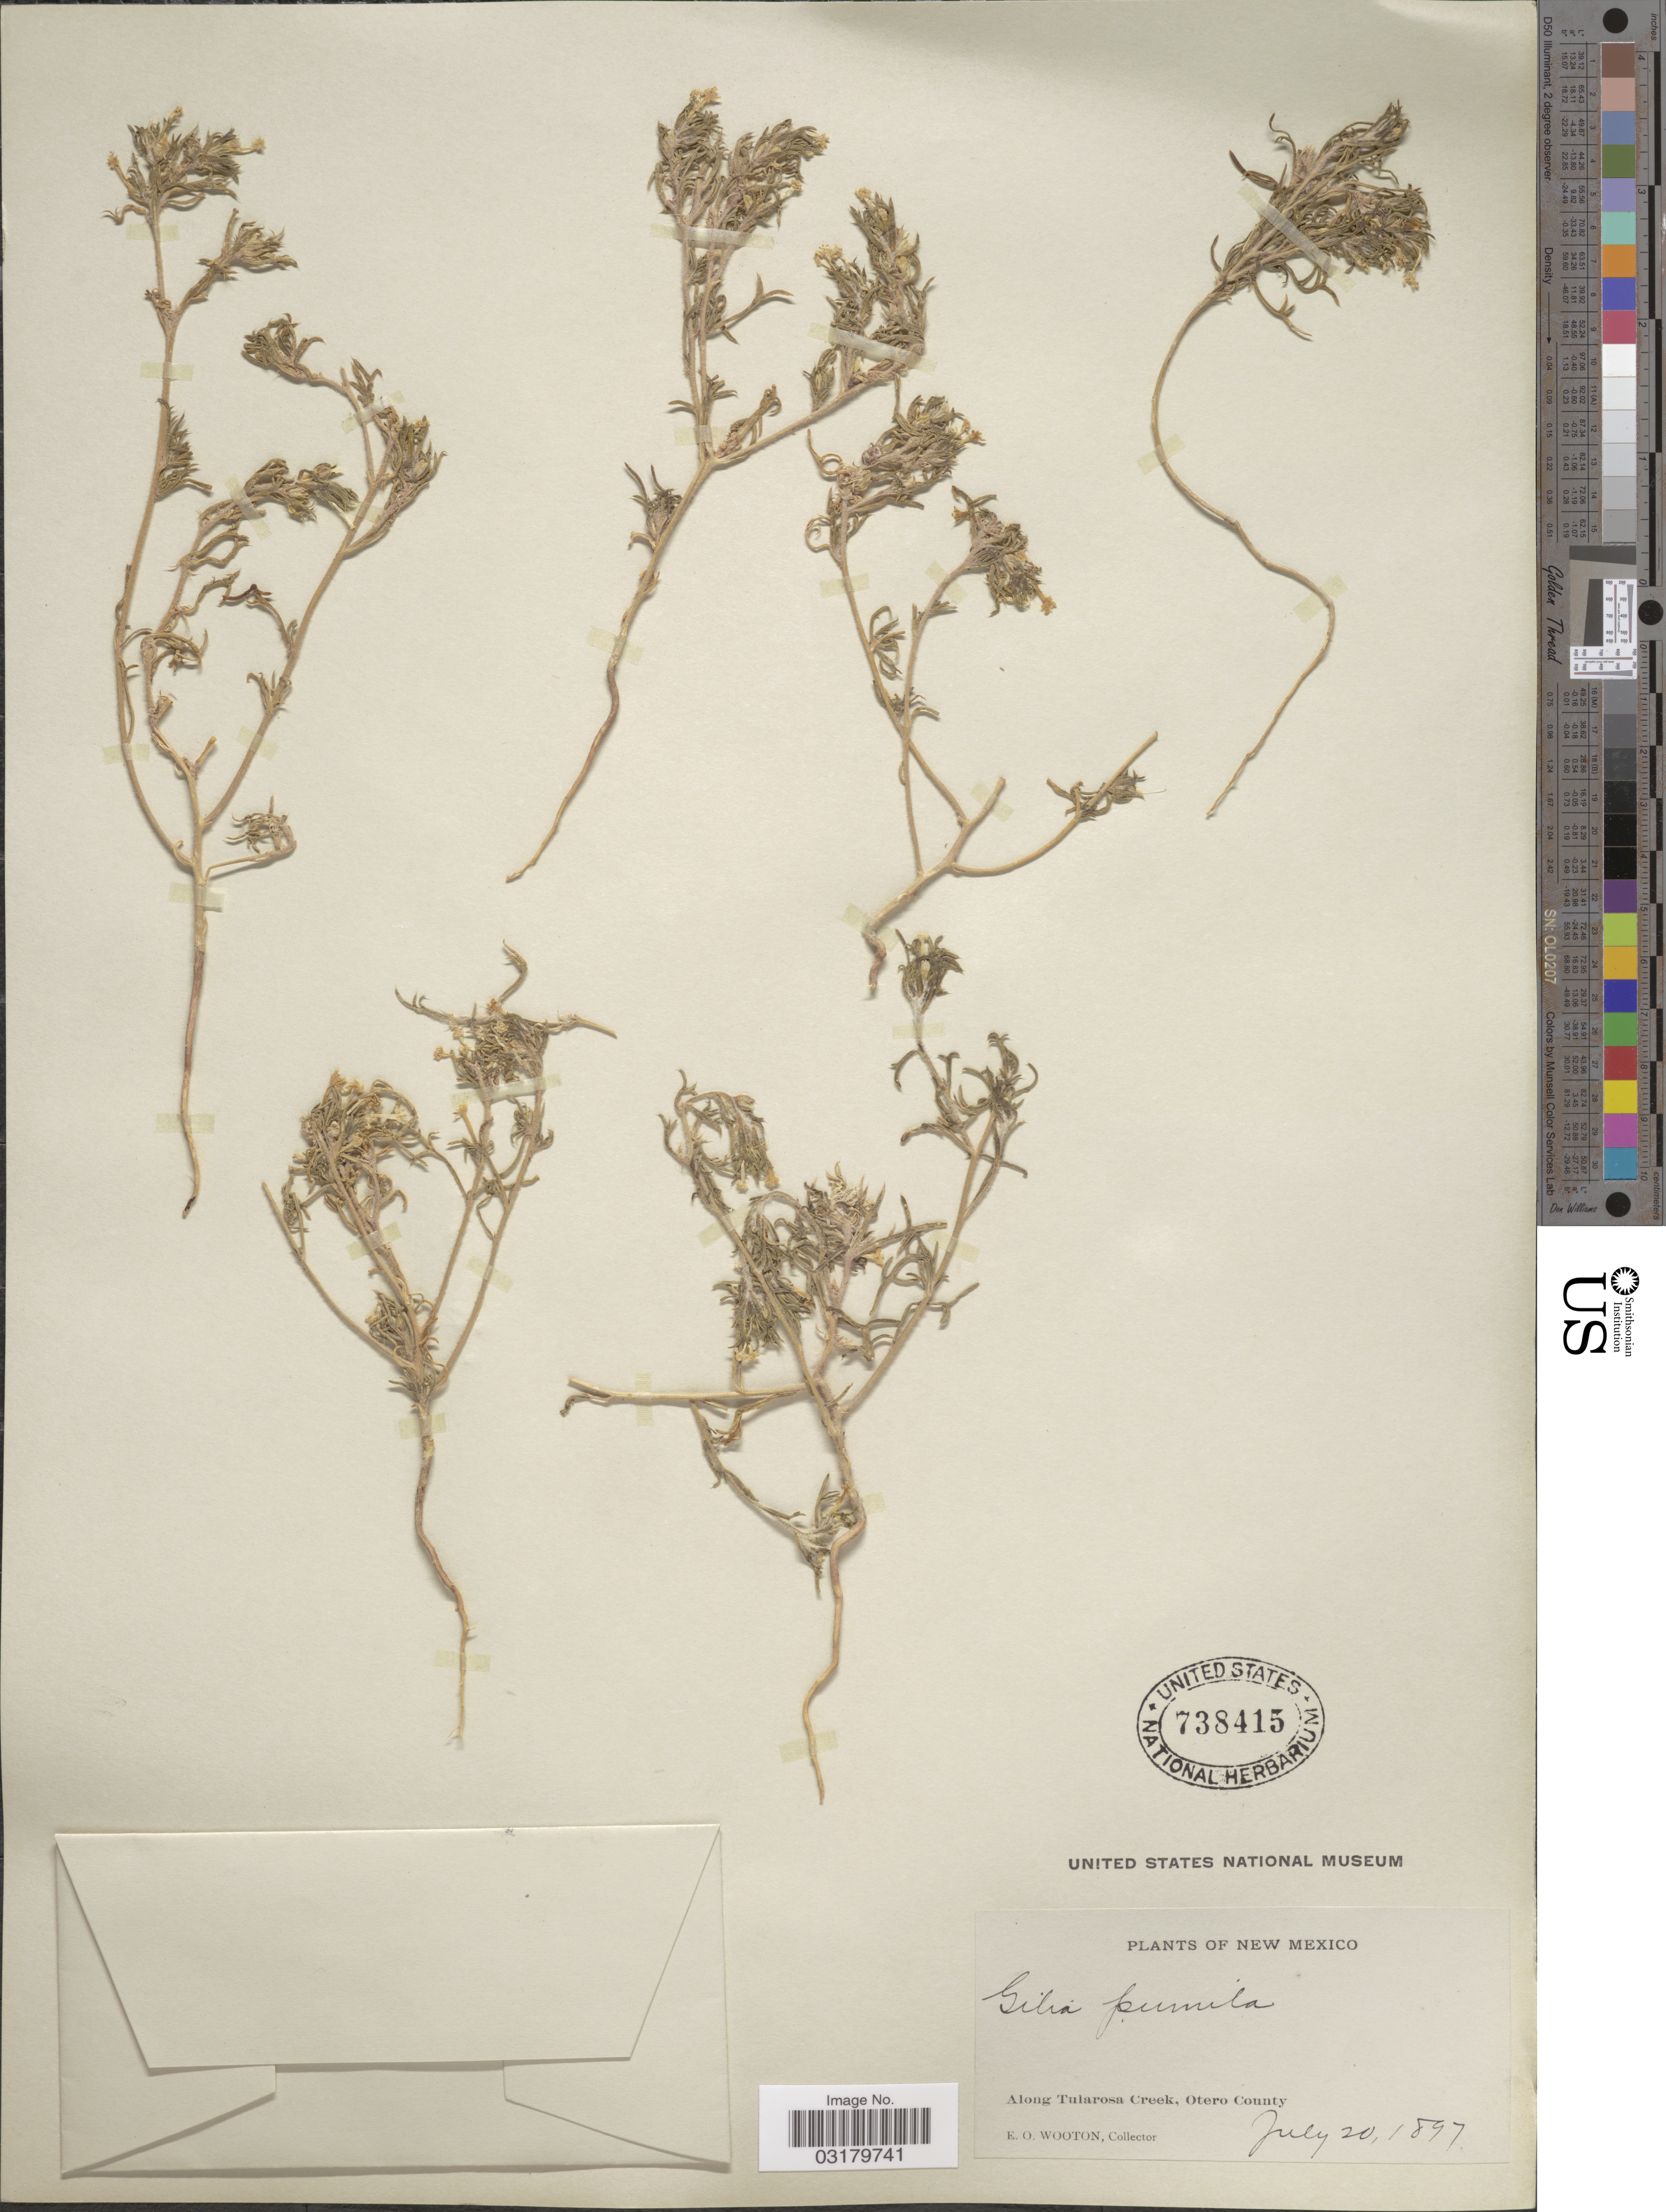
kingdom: Plantae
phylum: Tracheophyta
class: Magnoliopsida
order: Ericales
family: Polemoniaceae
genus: Ipomopsis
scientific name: Ipomopsis pumila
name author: (Nutt.) V.E. Grant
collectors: E. O. Wooton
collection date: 1897-07-20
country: United States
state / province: New Mexico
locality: Along Tularosa Creek, Otero County.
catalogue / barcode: US 738415